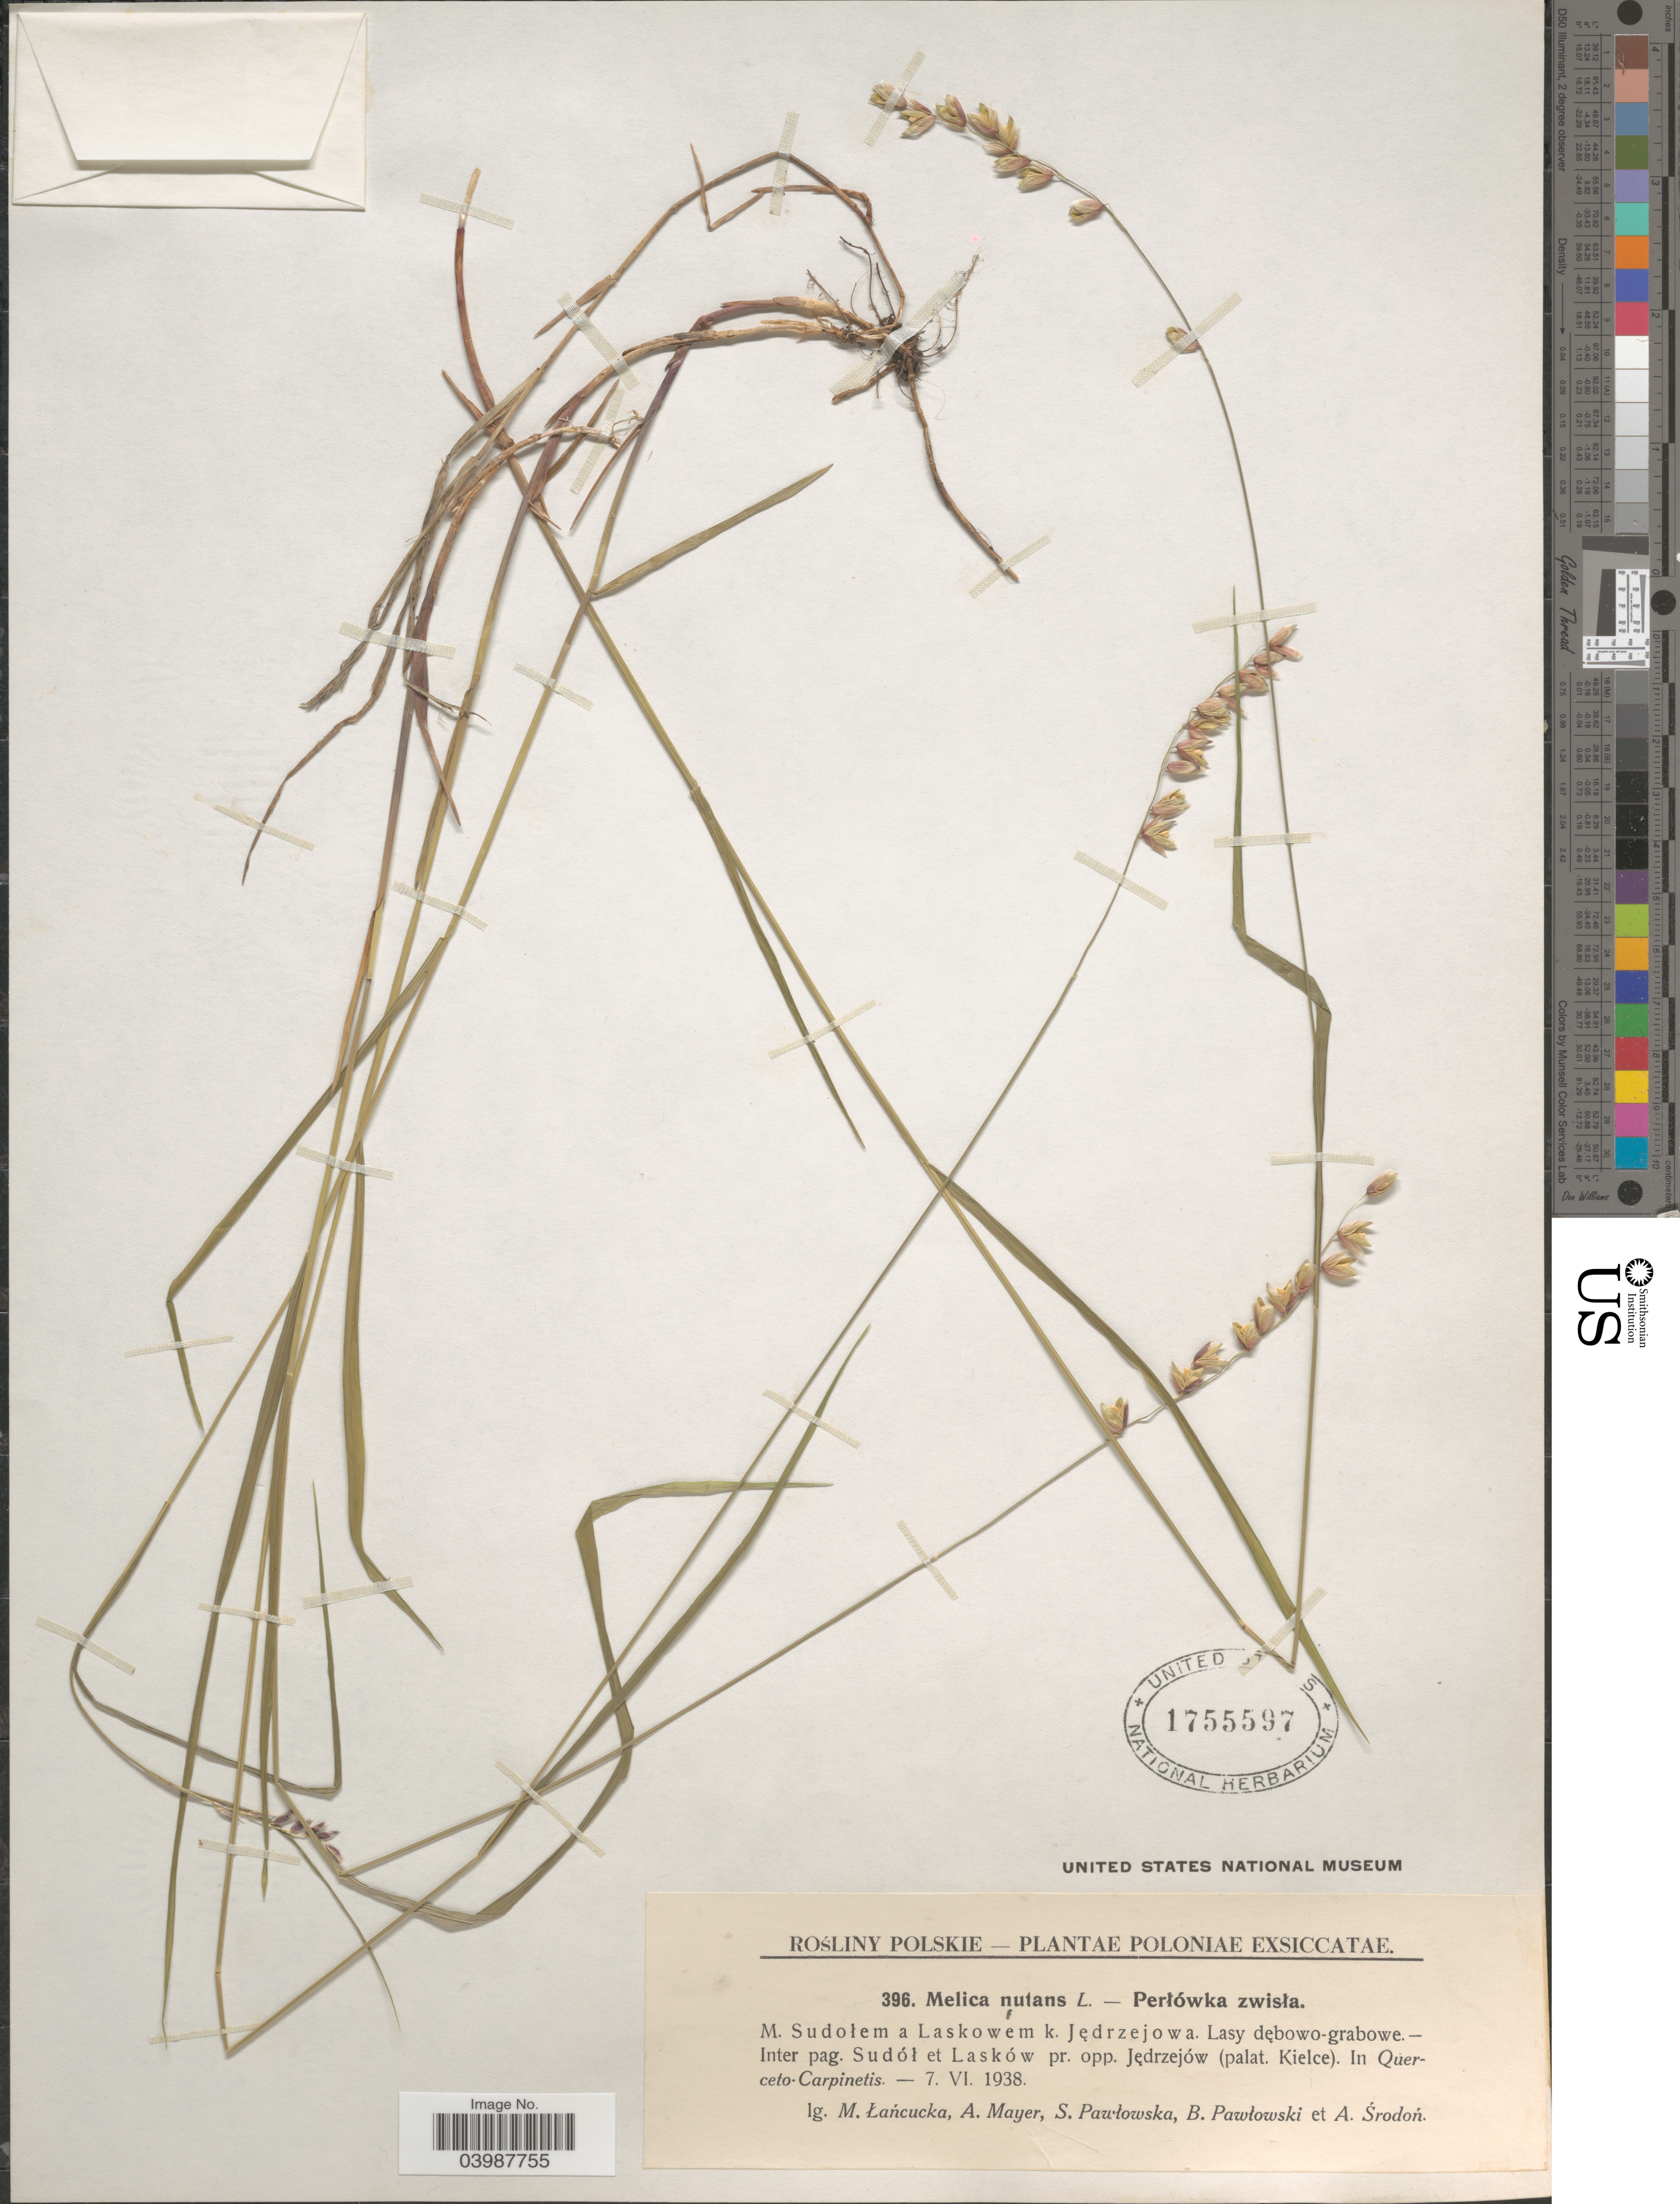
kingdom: Plantae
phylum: Tracheophyta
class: Liliopsida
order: Poales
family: Poaceae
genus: Melica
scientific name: Melica nutans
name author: L.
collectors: M. Lancucka, A. Mayer, S. Pawlowska, B. Pawlowski & A. Srodon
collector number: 396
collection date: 1938-06-07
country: Poland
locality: Poloniae. M. Sudołem a Laskowem k. Jędrzejowa. Lasy dębowo-grabowe.- Inter pag. Sudół et Lasków pr. opp. Jędrzejów (palat. Kielce). In Querceto-Carpinetis.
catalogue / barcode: US 1755597